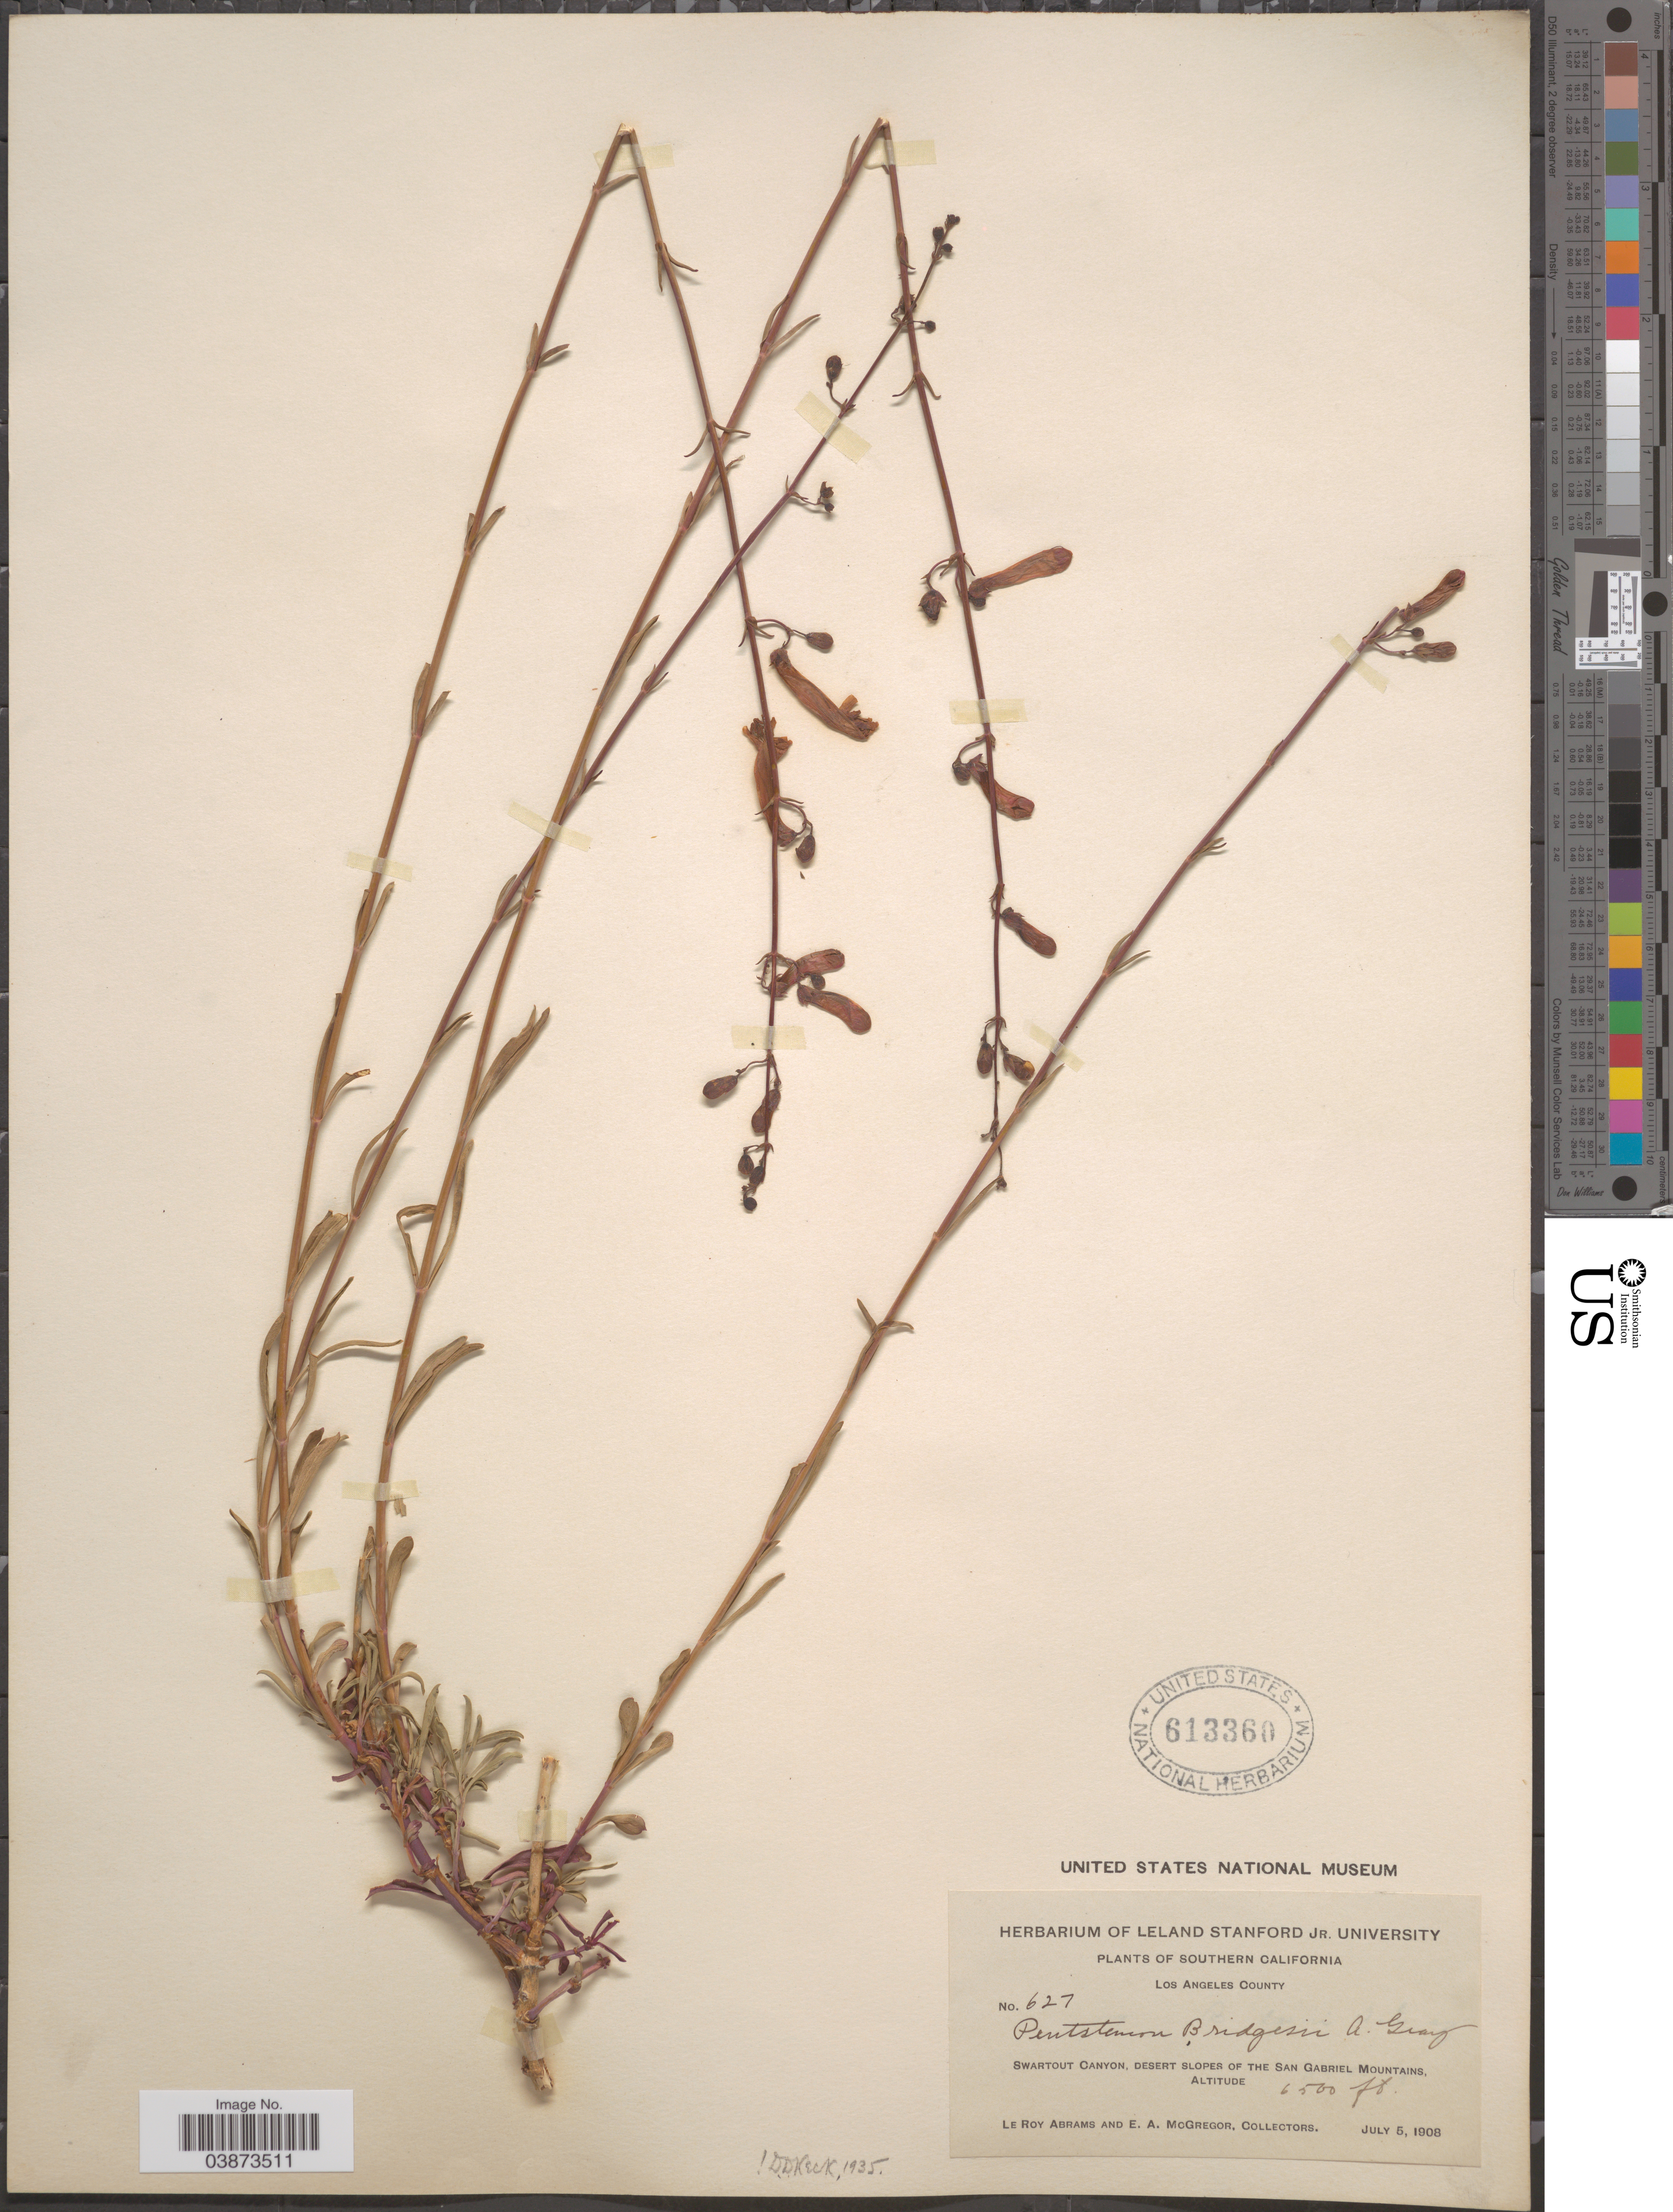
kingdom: Plantae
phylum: Tracheophyta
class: Magnoliopsida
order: Lamiales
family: Plantaginaceae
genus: Penstemon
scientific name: Penstemon bridgesii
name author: A. Gray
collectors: L. Abrams & E. A. McGregor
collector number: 627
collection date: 1908-07-05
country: United States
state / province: California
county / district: Los Angeles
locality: Southern California. Los Angeles County. Swartout Canyon, Desert slopes of The San Gabriel Mountains.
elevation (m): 1981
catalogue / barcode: US 613360